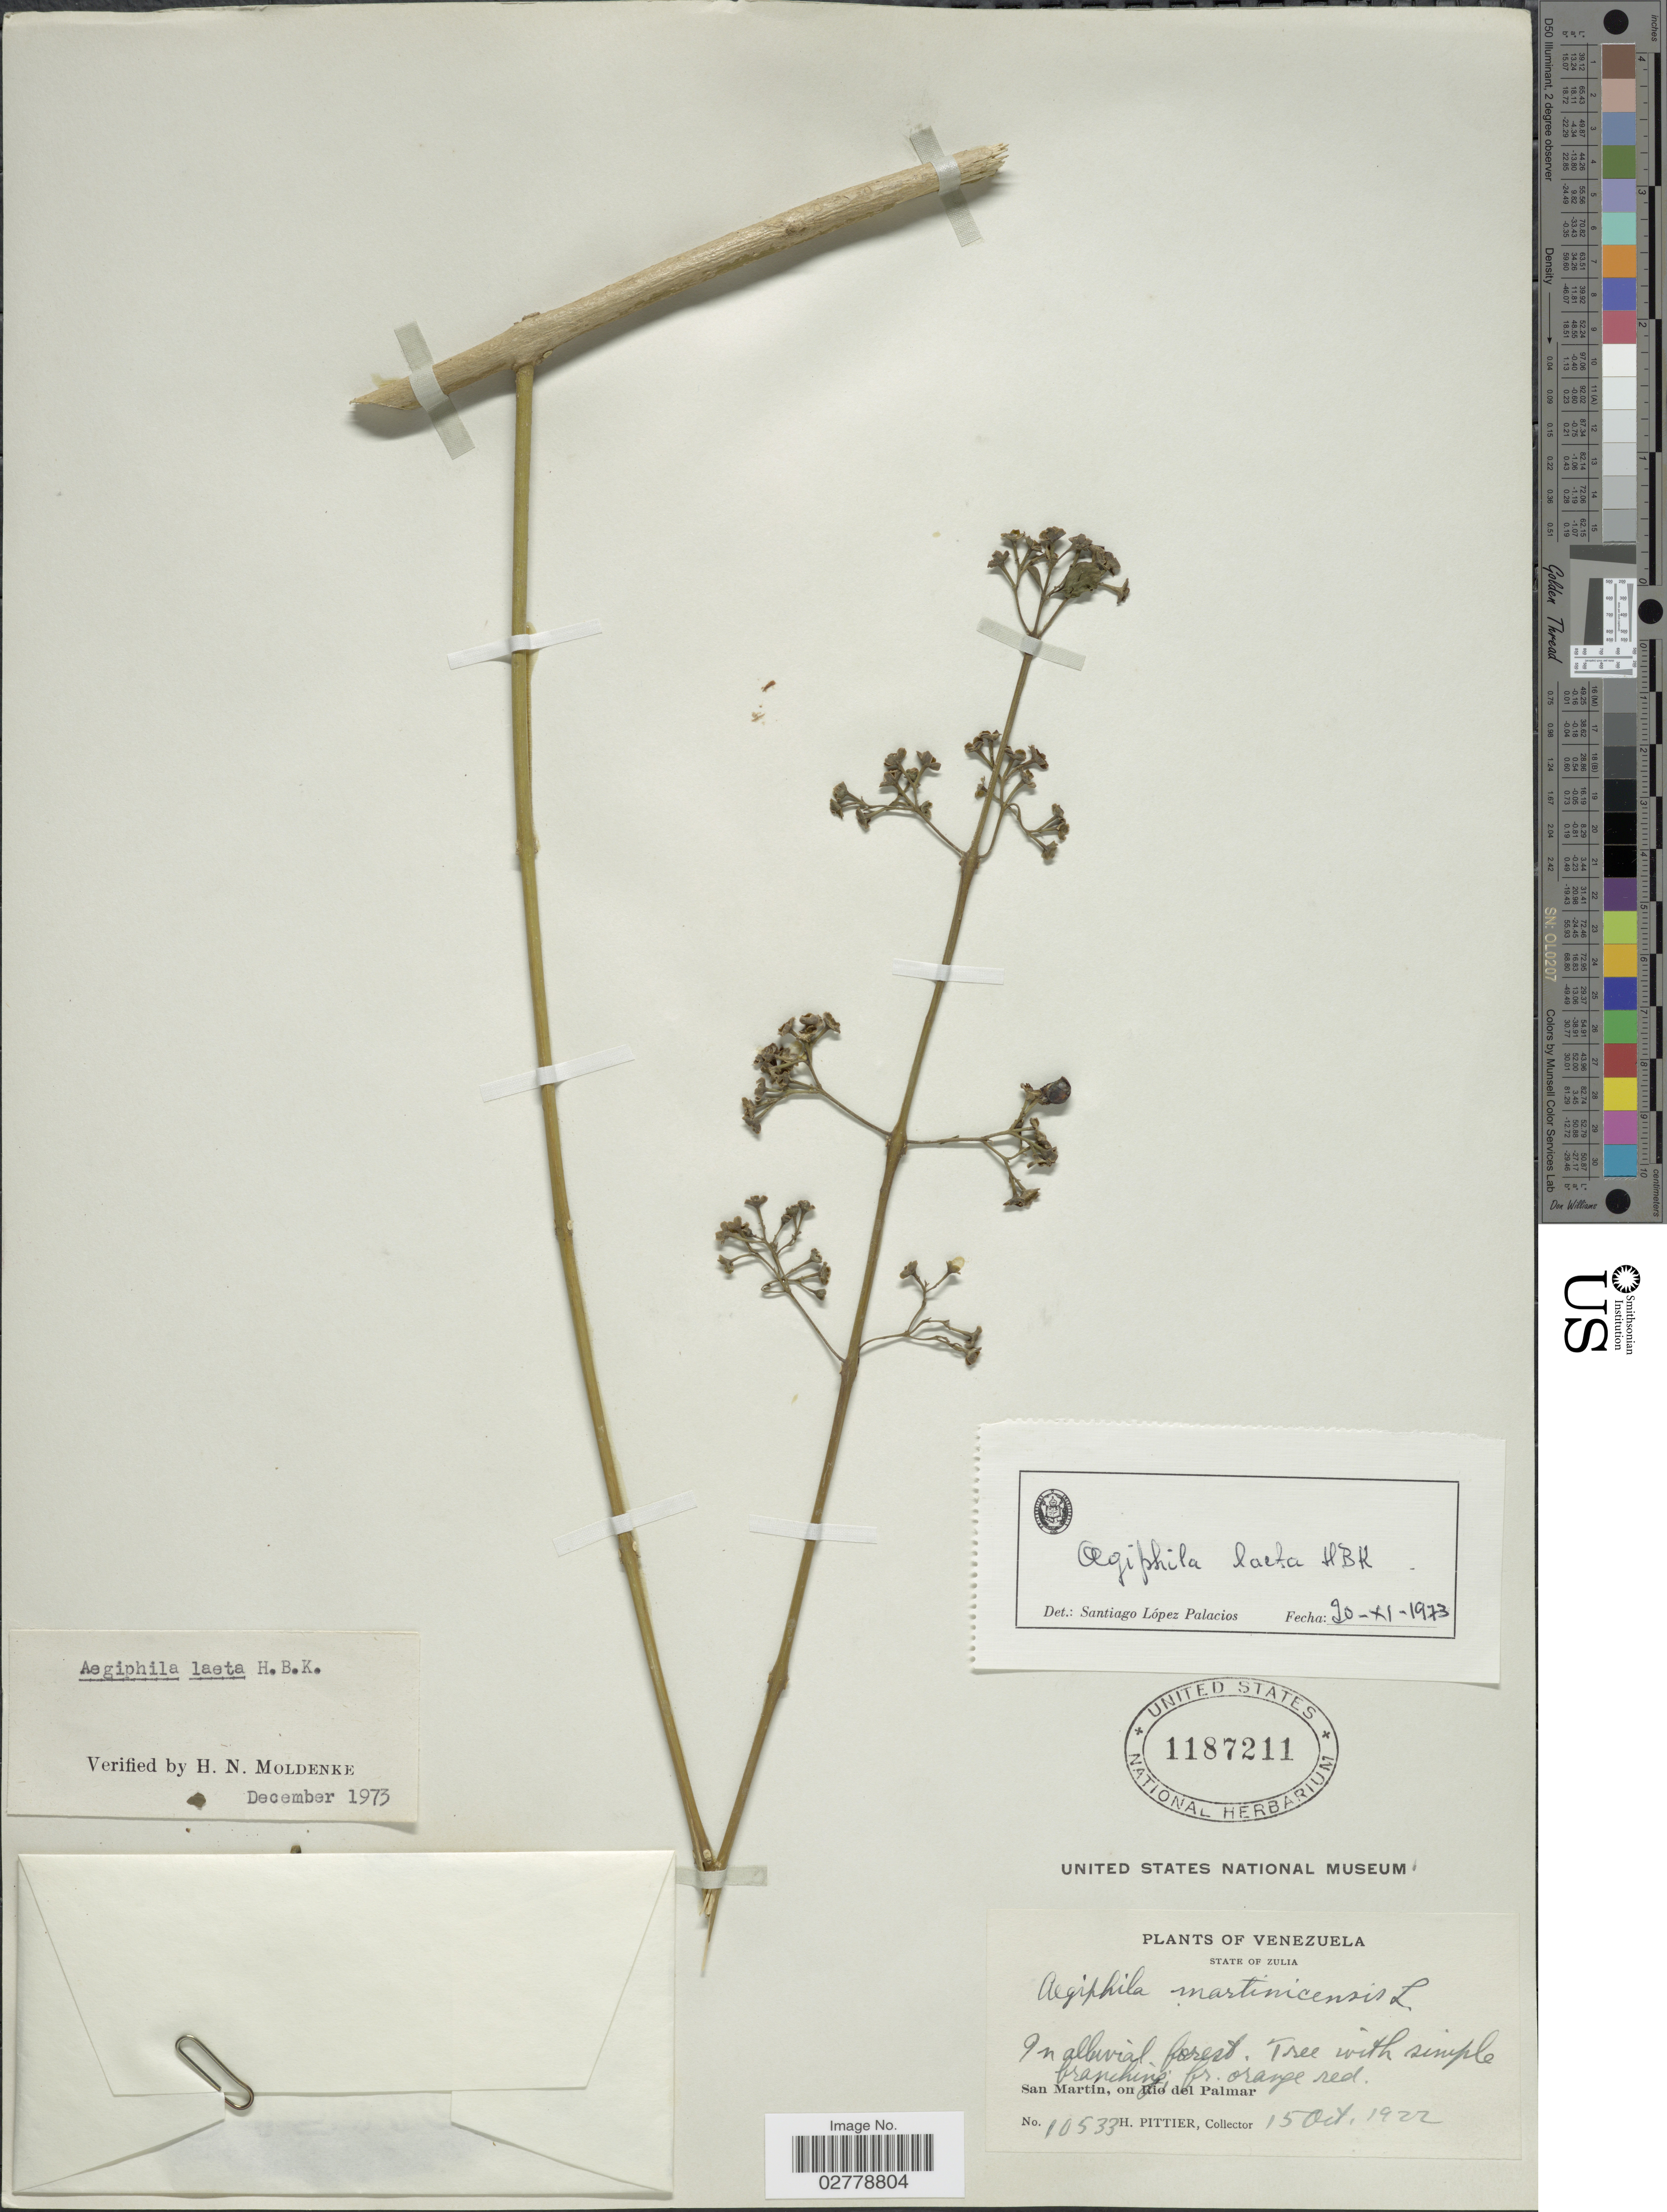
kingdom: Plantae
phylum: Tracheophyta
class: Magnoliopsida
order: Lamiales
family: Lamiaceae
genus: Aegiphila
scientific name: Aegiphila laeta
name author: Kunth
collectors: H. F. Pittier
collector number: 10533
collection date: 1922-10-15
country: Venezuela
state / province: Zulia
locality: San Martin, On Rio del Palmar.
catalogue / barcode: US 1187211